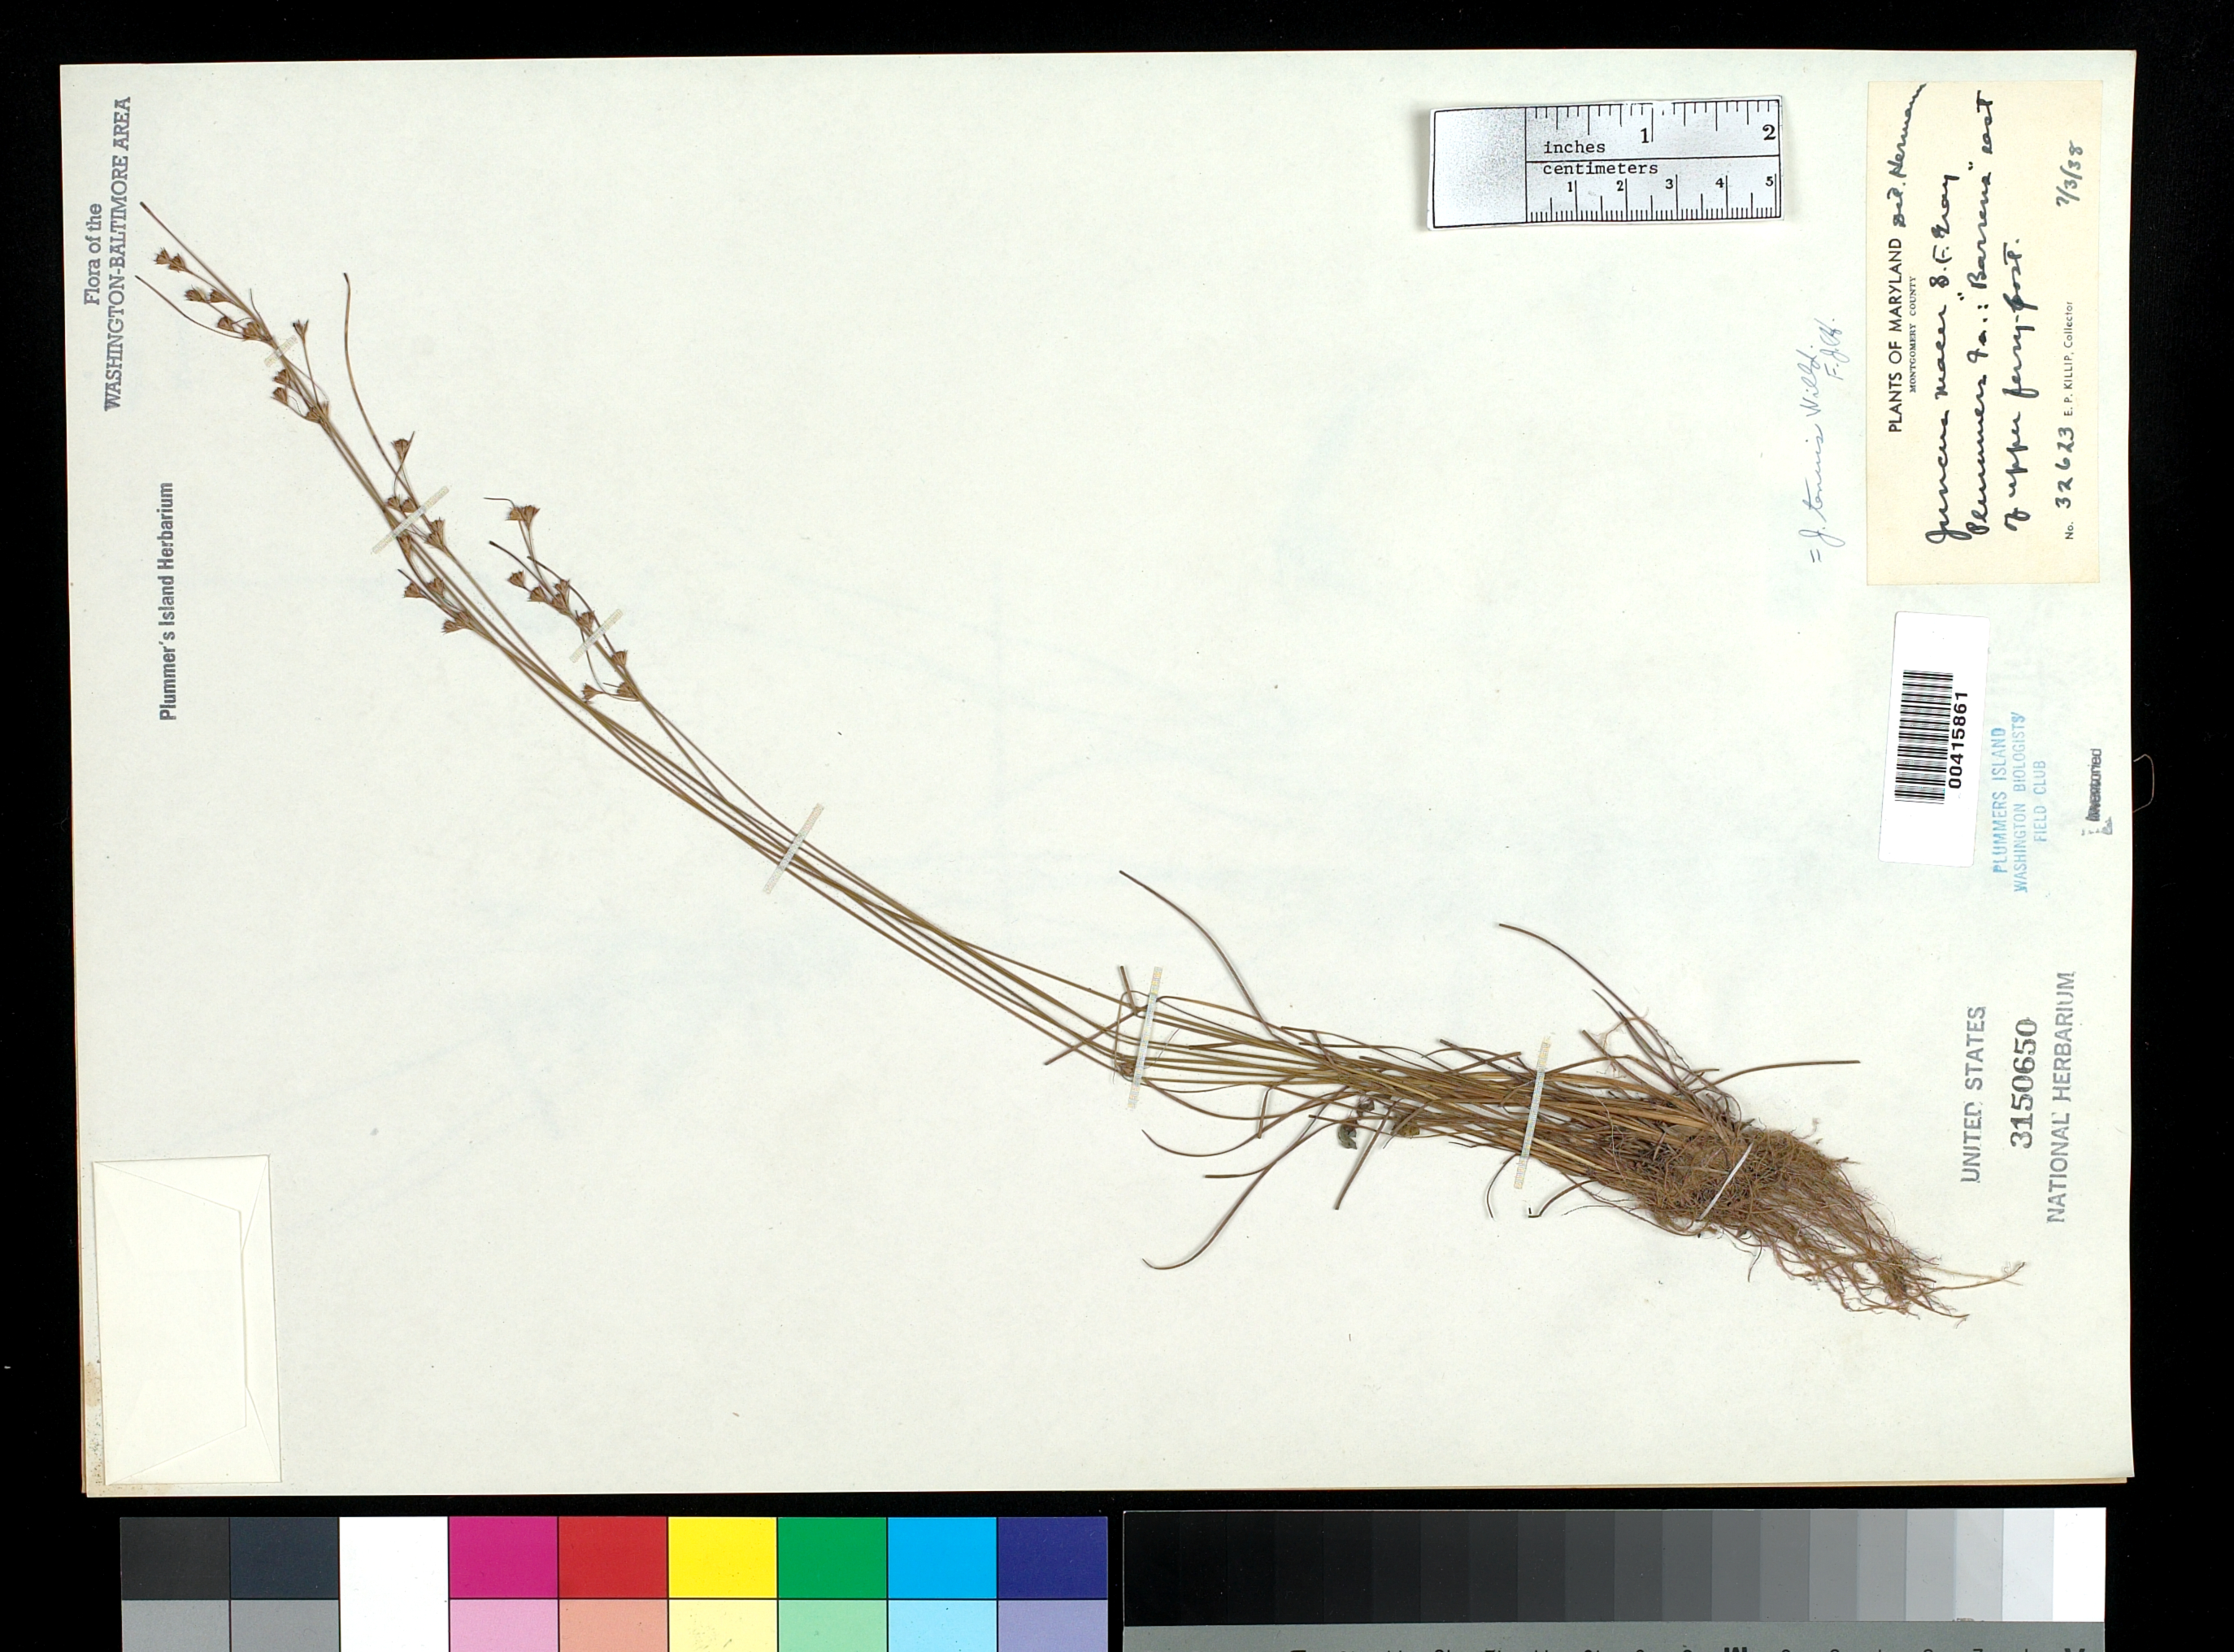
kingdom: Plantae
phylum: Tracheophyta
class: Liliopsida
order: Poales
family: Juncaceae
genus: Juncus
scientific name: Juncus tenuis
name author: Willd.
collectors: E. P. Killip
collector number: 32623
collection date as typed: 03 Jul 1938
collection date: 1938-07-03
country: United States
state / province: Maryland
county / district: Montgomery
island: Plummers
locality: Plummer's Island; "barrens" east of Upper Ferry-post C. & O. Canal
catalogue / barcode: US 3150650